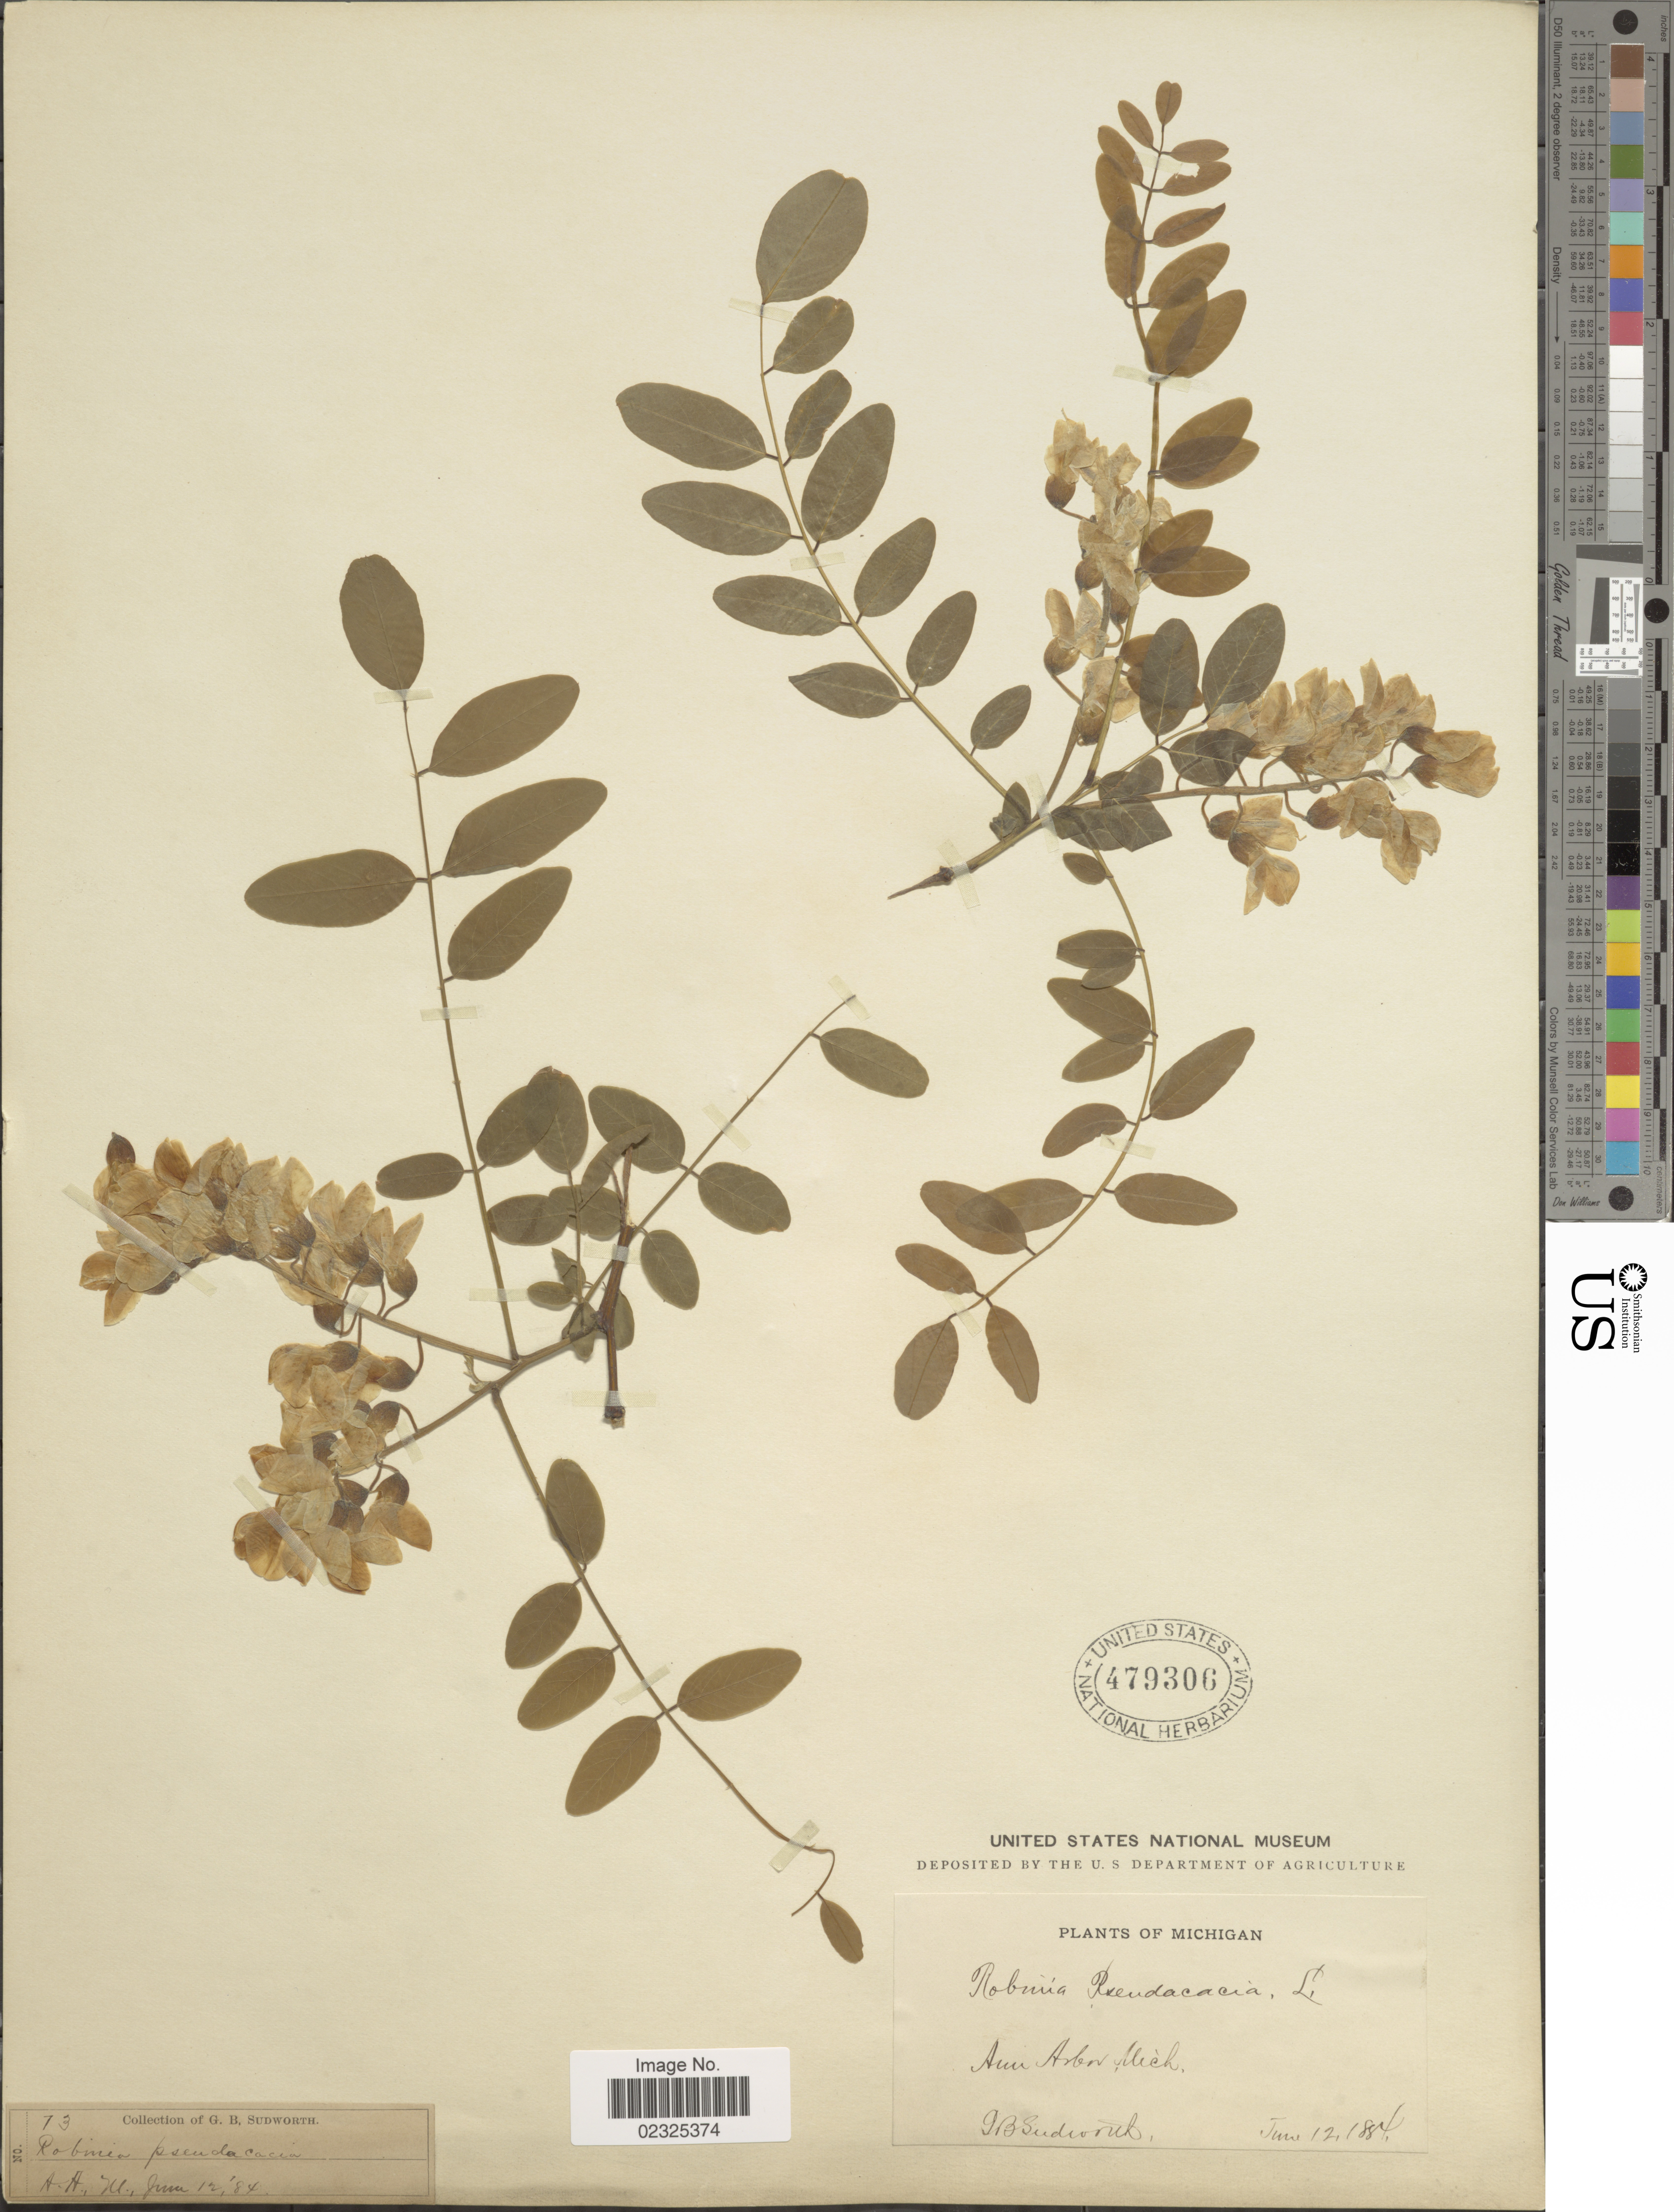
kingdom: Plantae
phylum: Tracheophyta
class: Magnoliopsida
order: Fabales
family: Fabaceae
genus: Robinia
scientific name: Robinia pseudoacacia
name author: L.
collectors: G. B. Sudworth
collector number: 73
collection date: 1884-06-12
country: United States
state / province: Michigan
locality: Ann Arbor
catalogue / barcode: US 479306